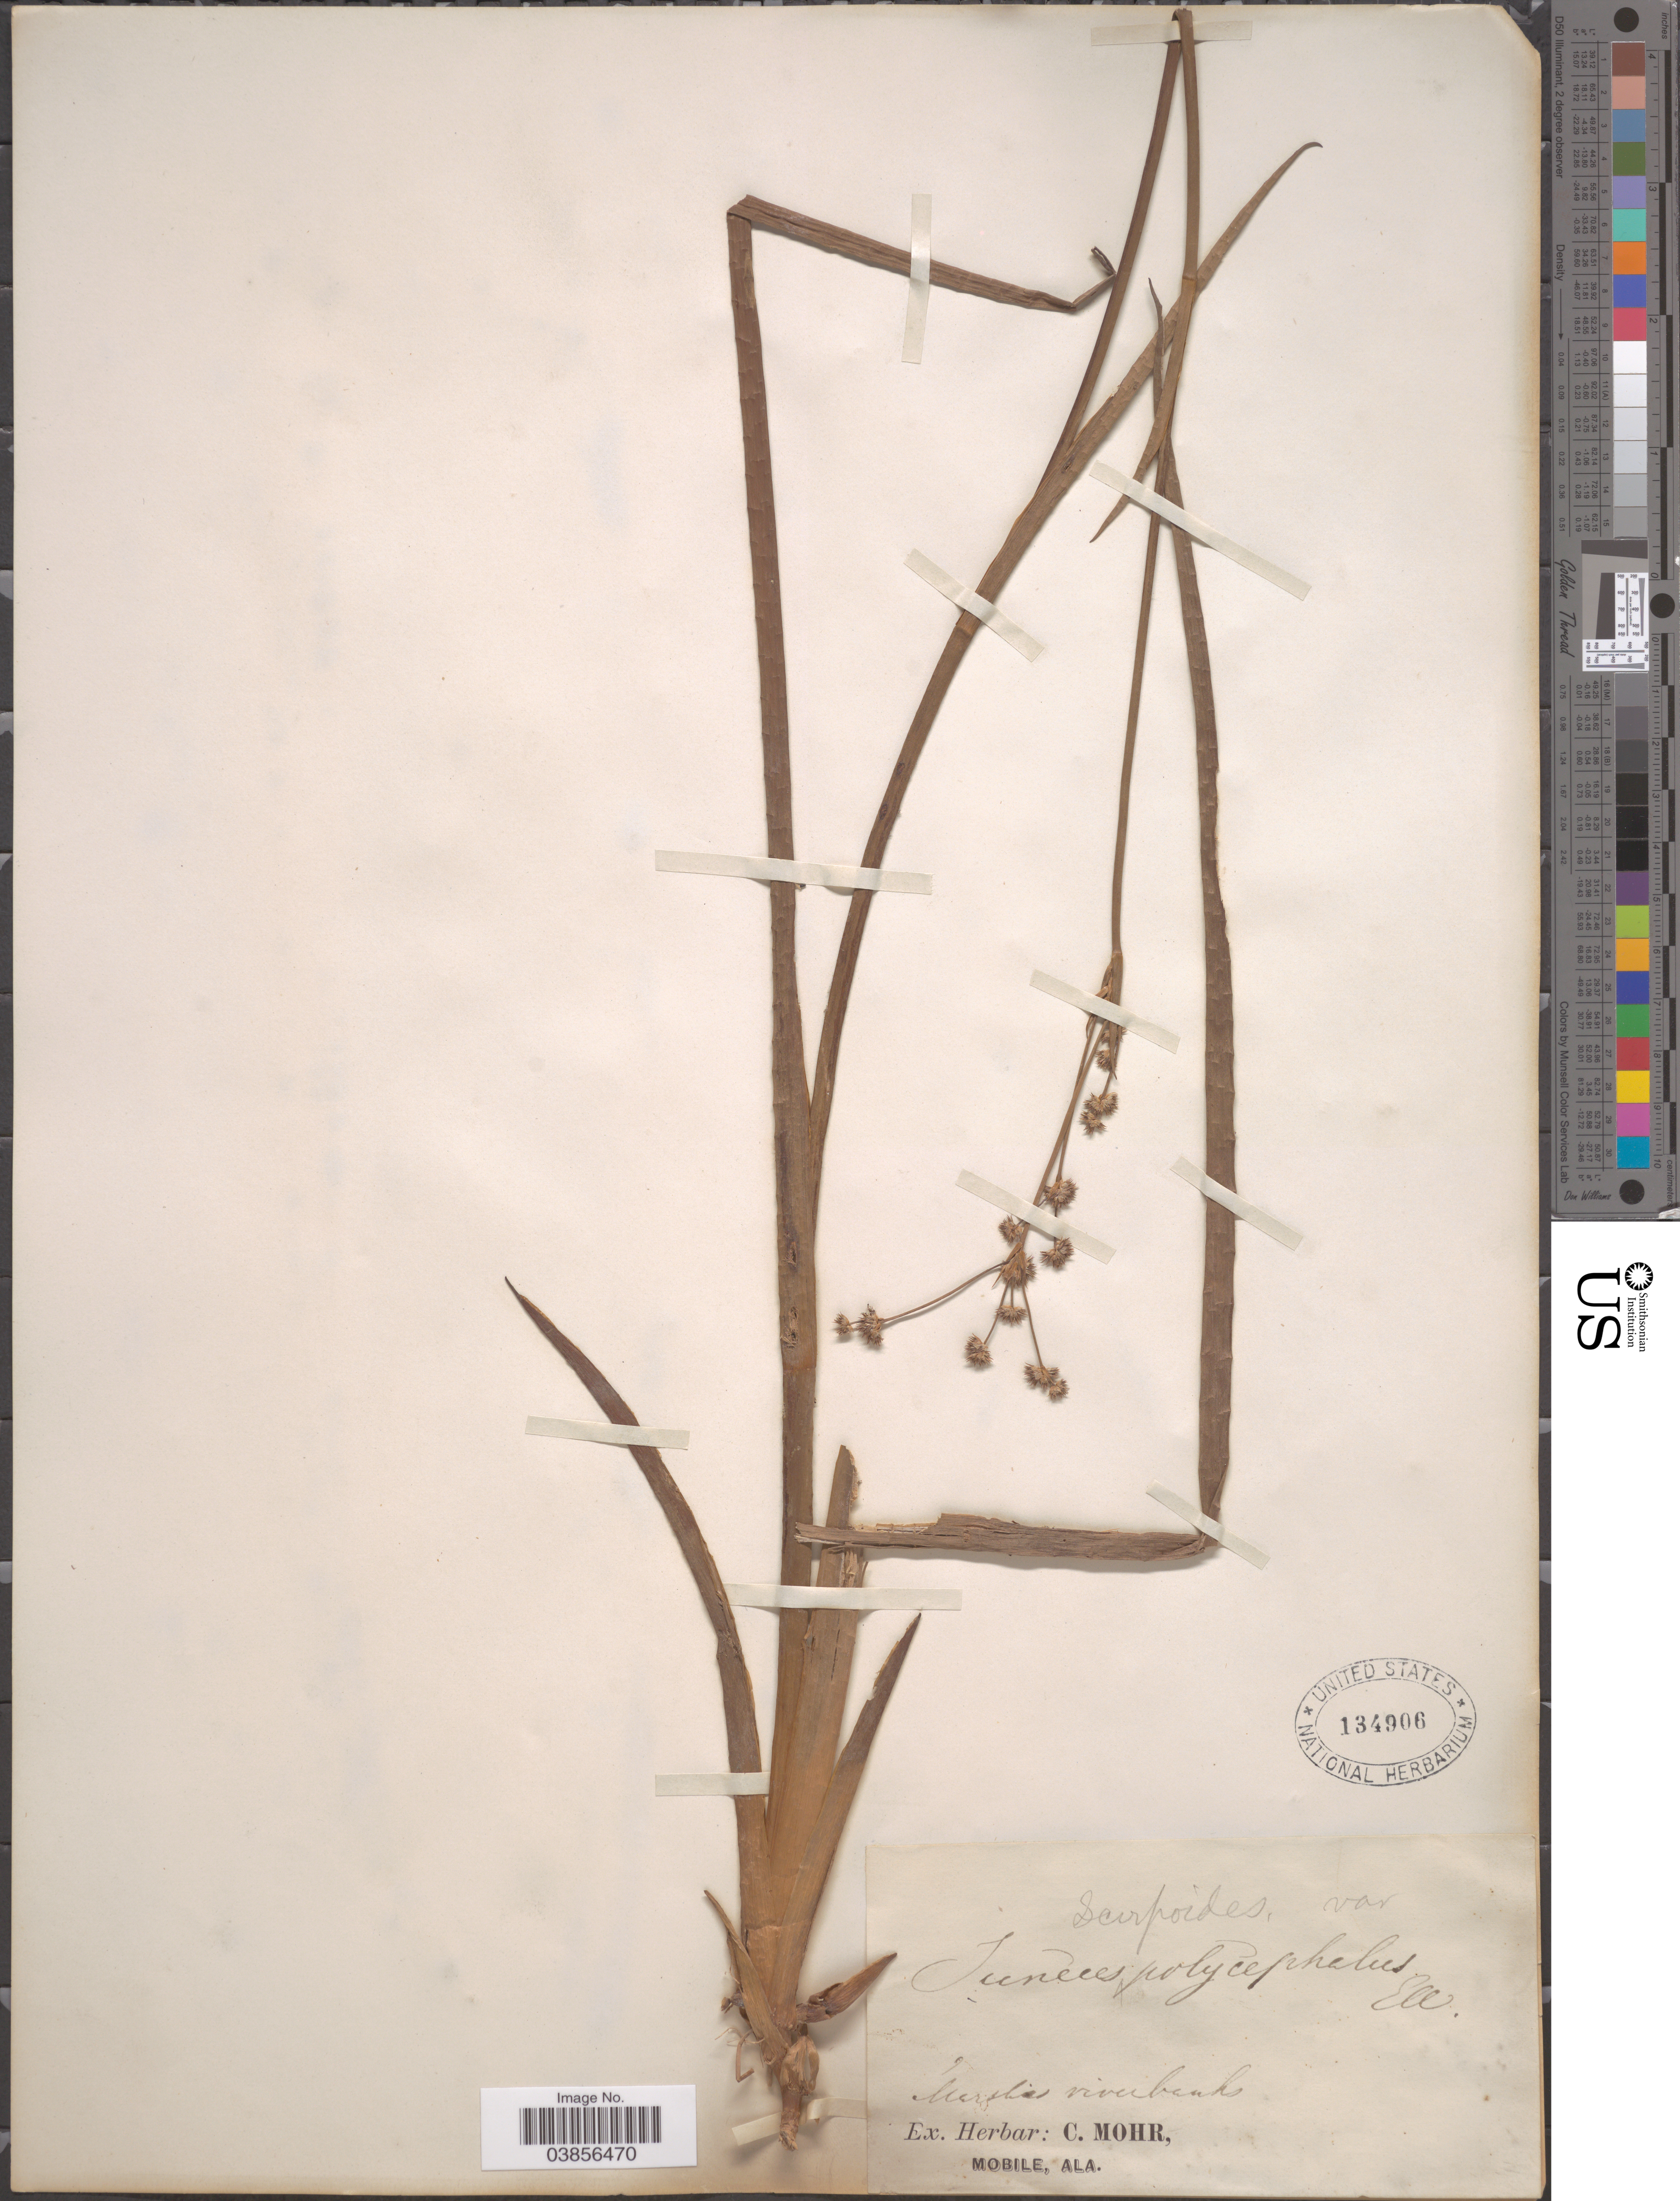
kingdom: Plantae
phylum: Tracheophyta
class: Liliopsida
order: Poales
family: Juncaceae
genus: Juncus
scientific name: Juncus polycephalus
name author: Michx.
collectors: ex herb. C. Mohr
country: United States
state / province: Alabama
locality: Marshes riverbanks.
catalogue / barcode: US 134906